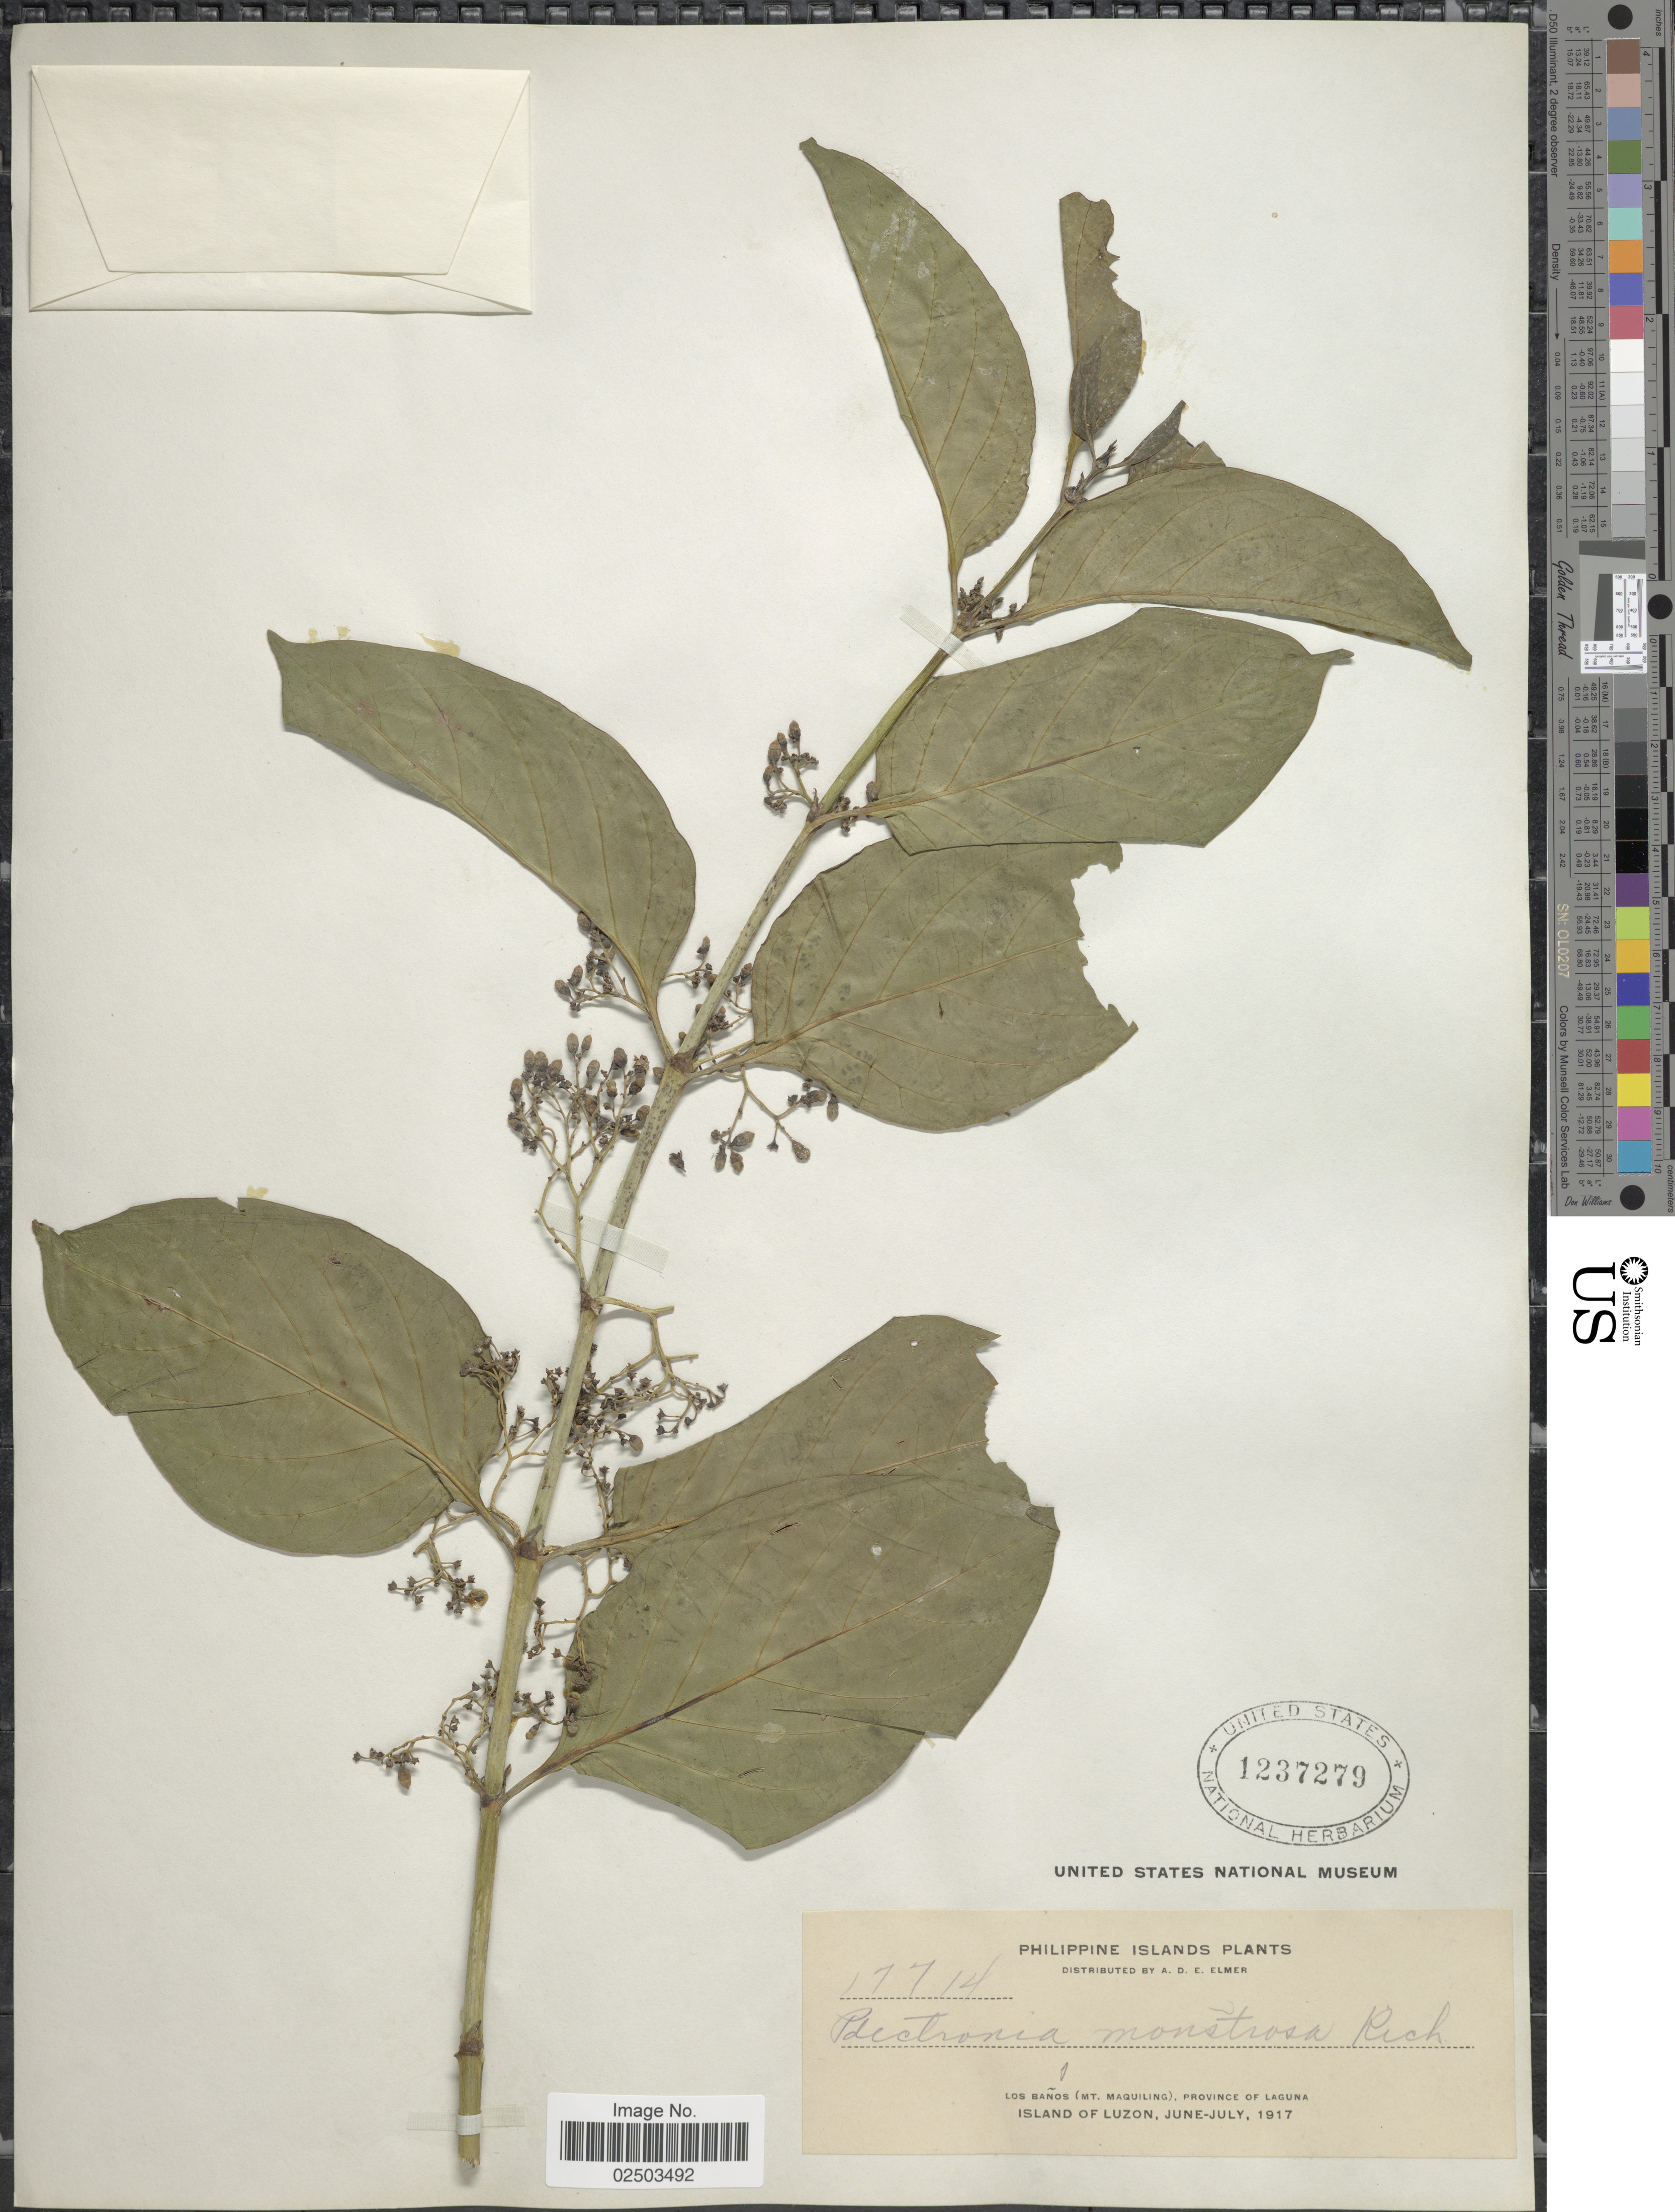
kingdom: Plantae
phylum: Tracheophyta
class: Magnoliopsida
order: Gentianales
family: Rubiaceae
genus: Canthium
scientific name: Canthium monstrosum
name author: (A. Rich.) Merr.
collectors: A. D. E. Elmer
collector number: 17714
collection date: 1917-06/1917-07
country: Philippines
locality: Philippine Islands, Los Banos (Mt. Maquiling), Province of Laguna, Island of Luzon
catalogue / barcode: US 1237279